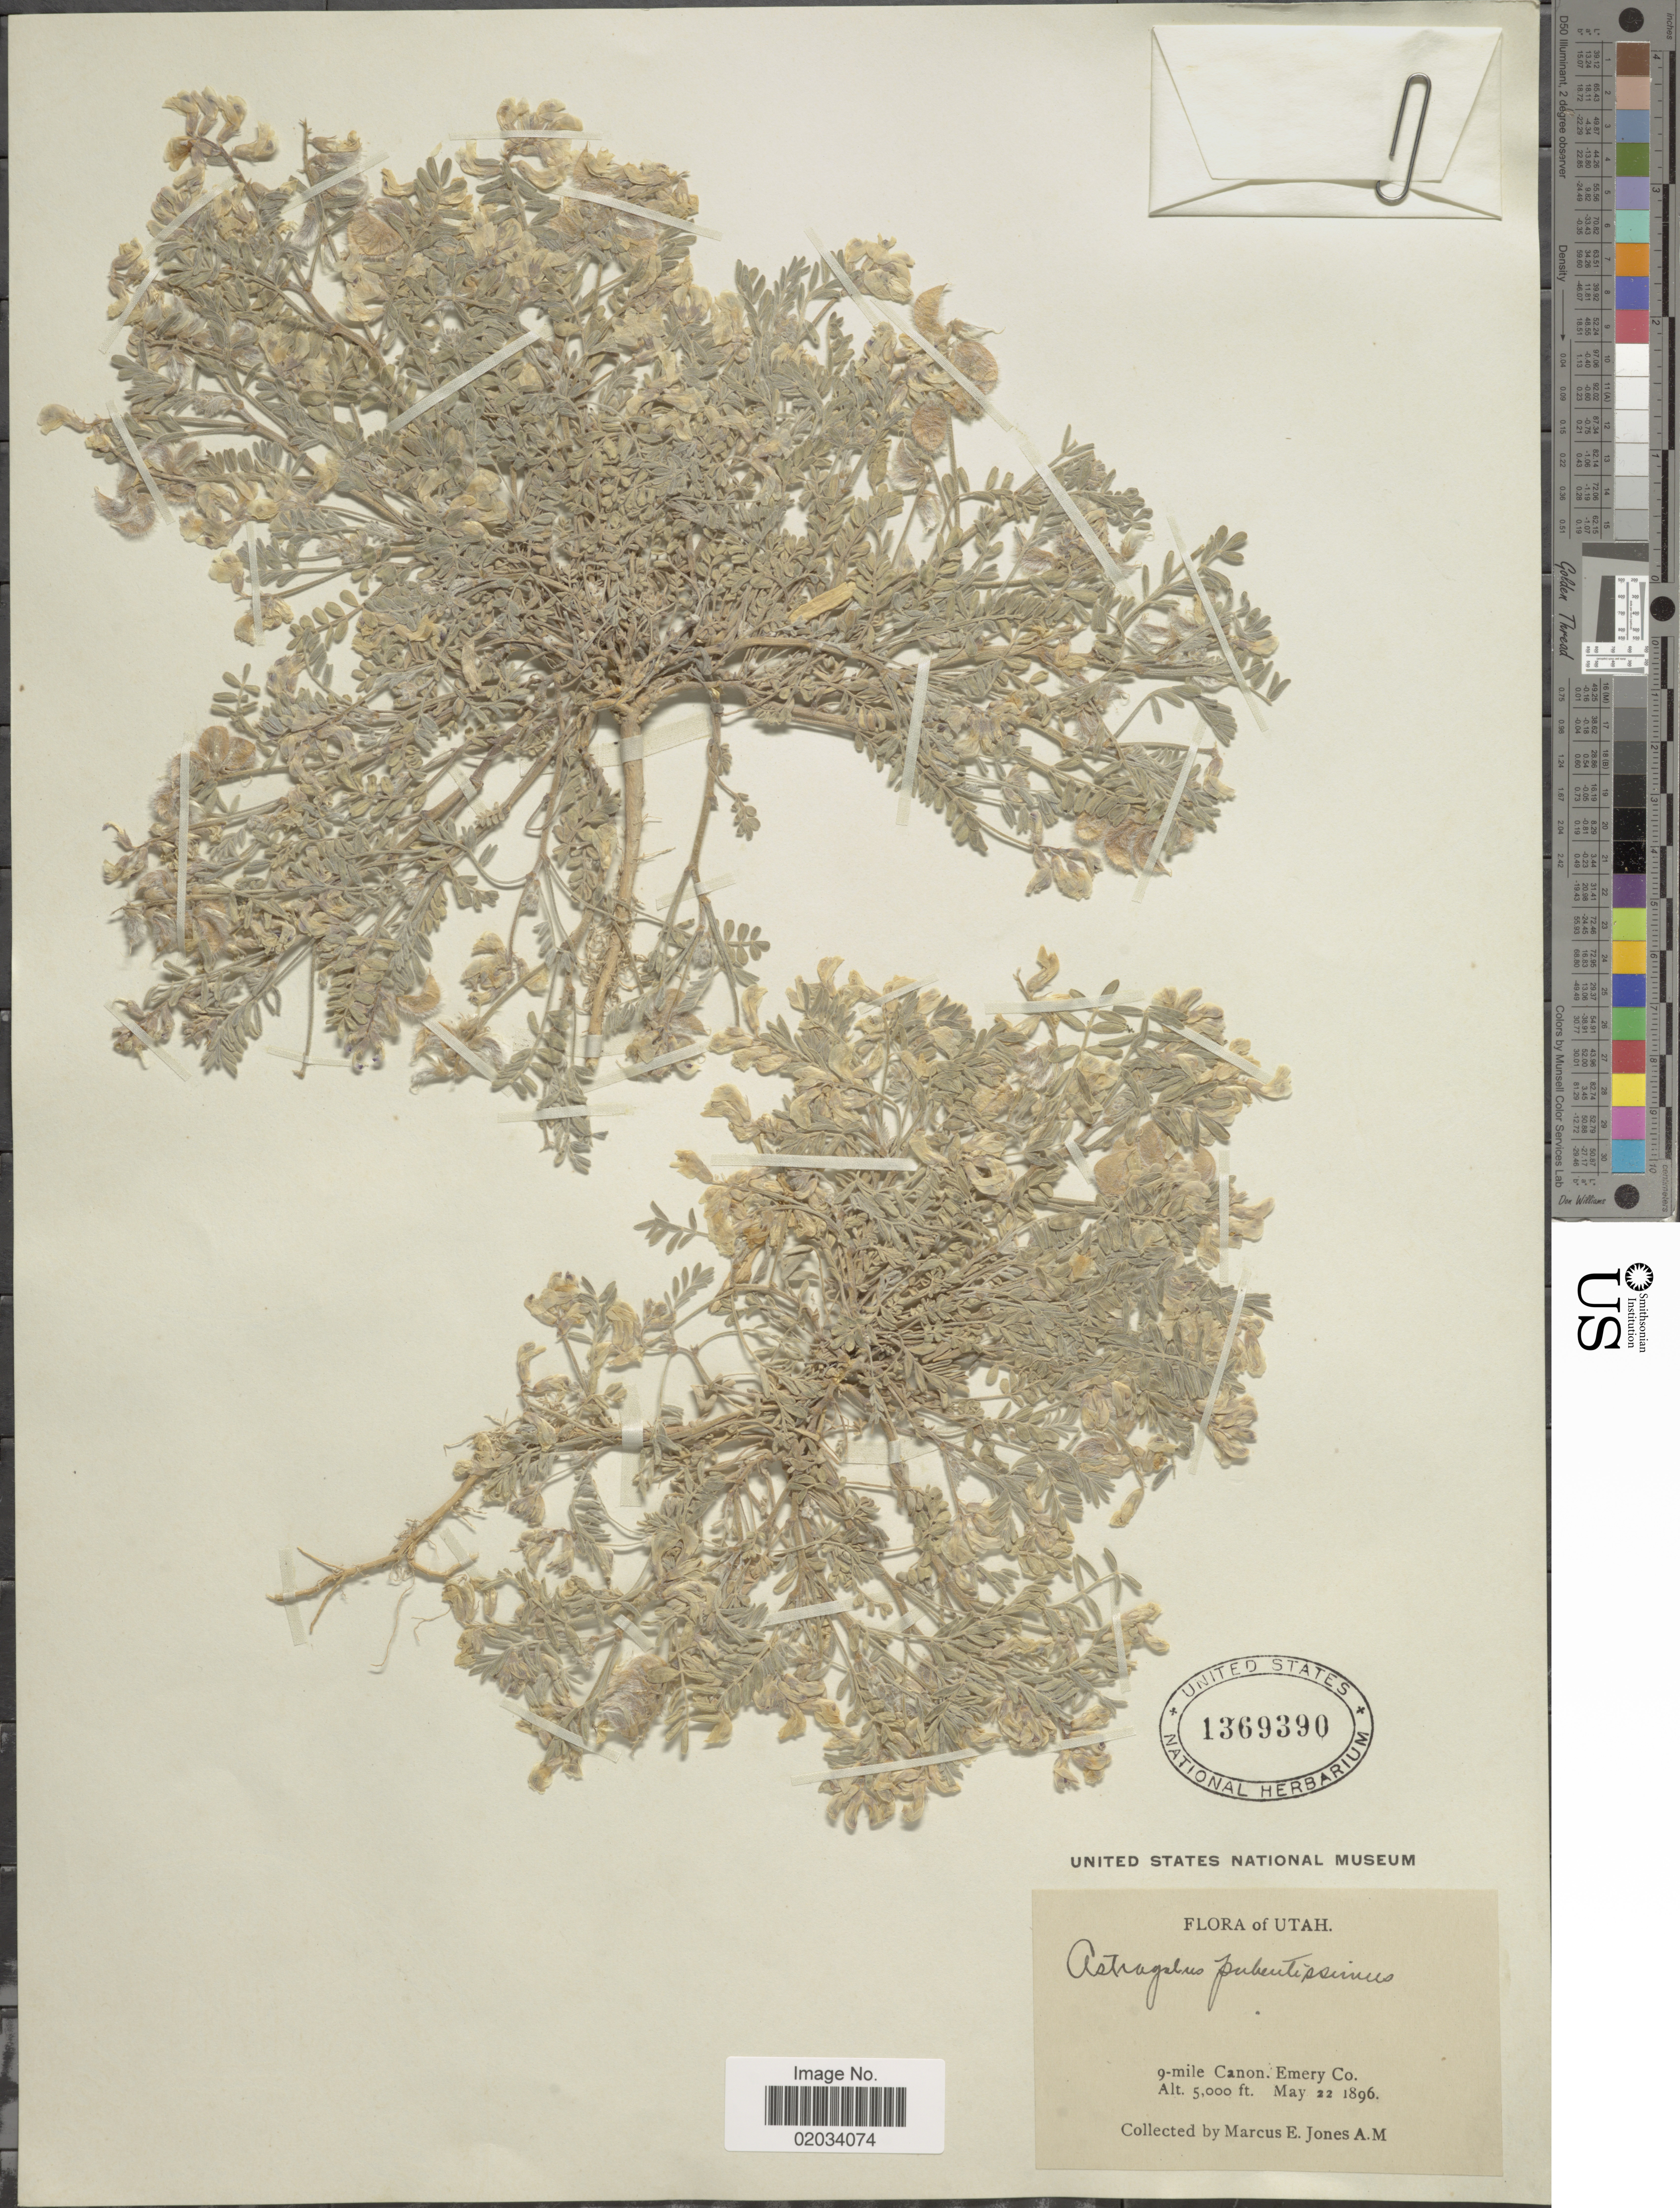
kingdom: Plantae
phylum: Tracheophyta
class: Magnoliopsida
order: Fabales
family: Fabaceae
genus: Astragalus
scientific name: Astragalus pubentissimus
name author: Torr. & A. Gray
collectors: M. E. Jones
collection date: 1896-05-22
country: United States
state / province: Utah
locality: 9 mile Canon, Emery Co.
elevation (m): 1524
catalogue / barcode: US 1369390